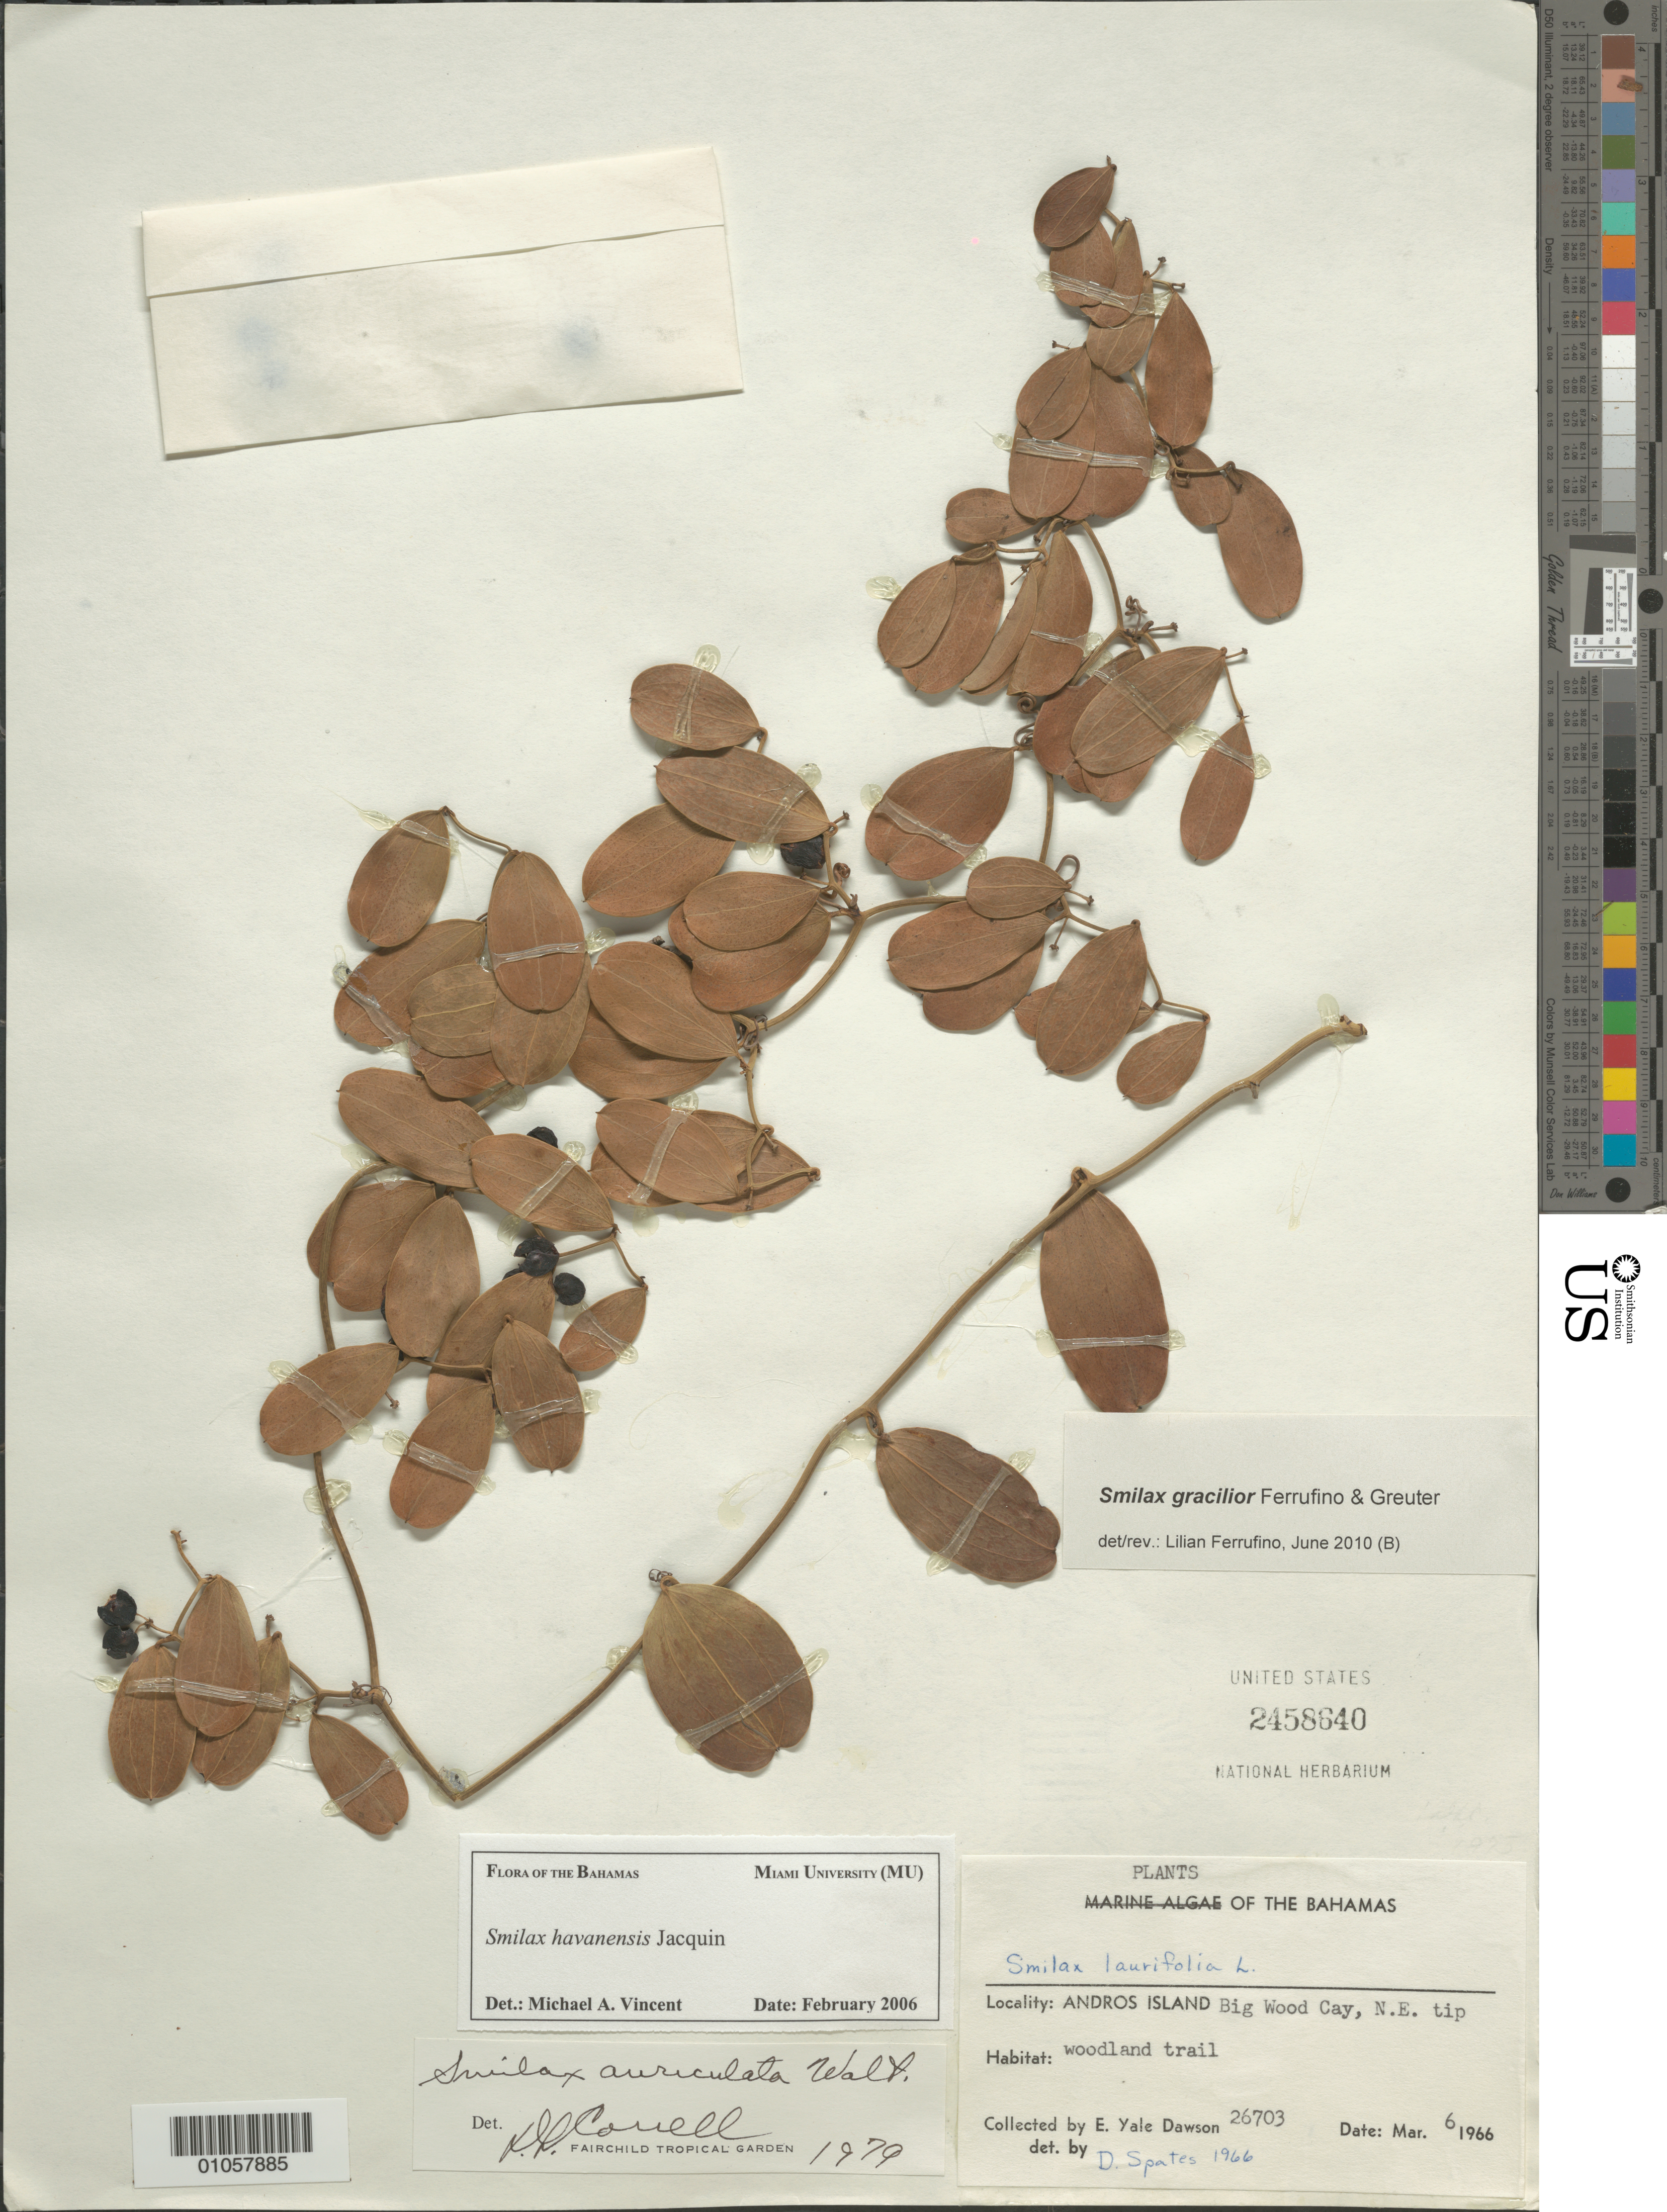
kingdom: Plantae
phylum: Tracheophyta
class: Liliopsida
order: Liliales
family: Smilacaceae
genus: Smilax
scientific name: Smilax gracilior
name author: Ferrufino & Greuter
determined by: Ferrufino, L., (USJ), Herbario Universidad de Costa Rica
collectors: E. Y. Dawson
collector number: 26703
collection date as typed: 06 Mar 1966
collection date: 1966-03-06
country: Bahamas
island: Andros I.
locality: Big Wood Cay, NE tip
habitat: Woodland trail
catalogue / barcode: US 2458640